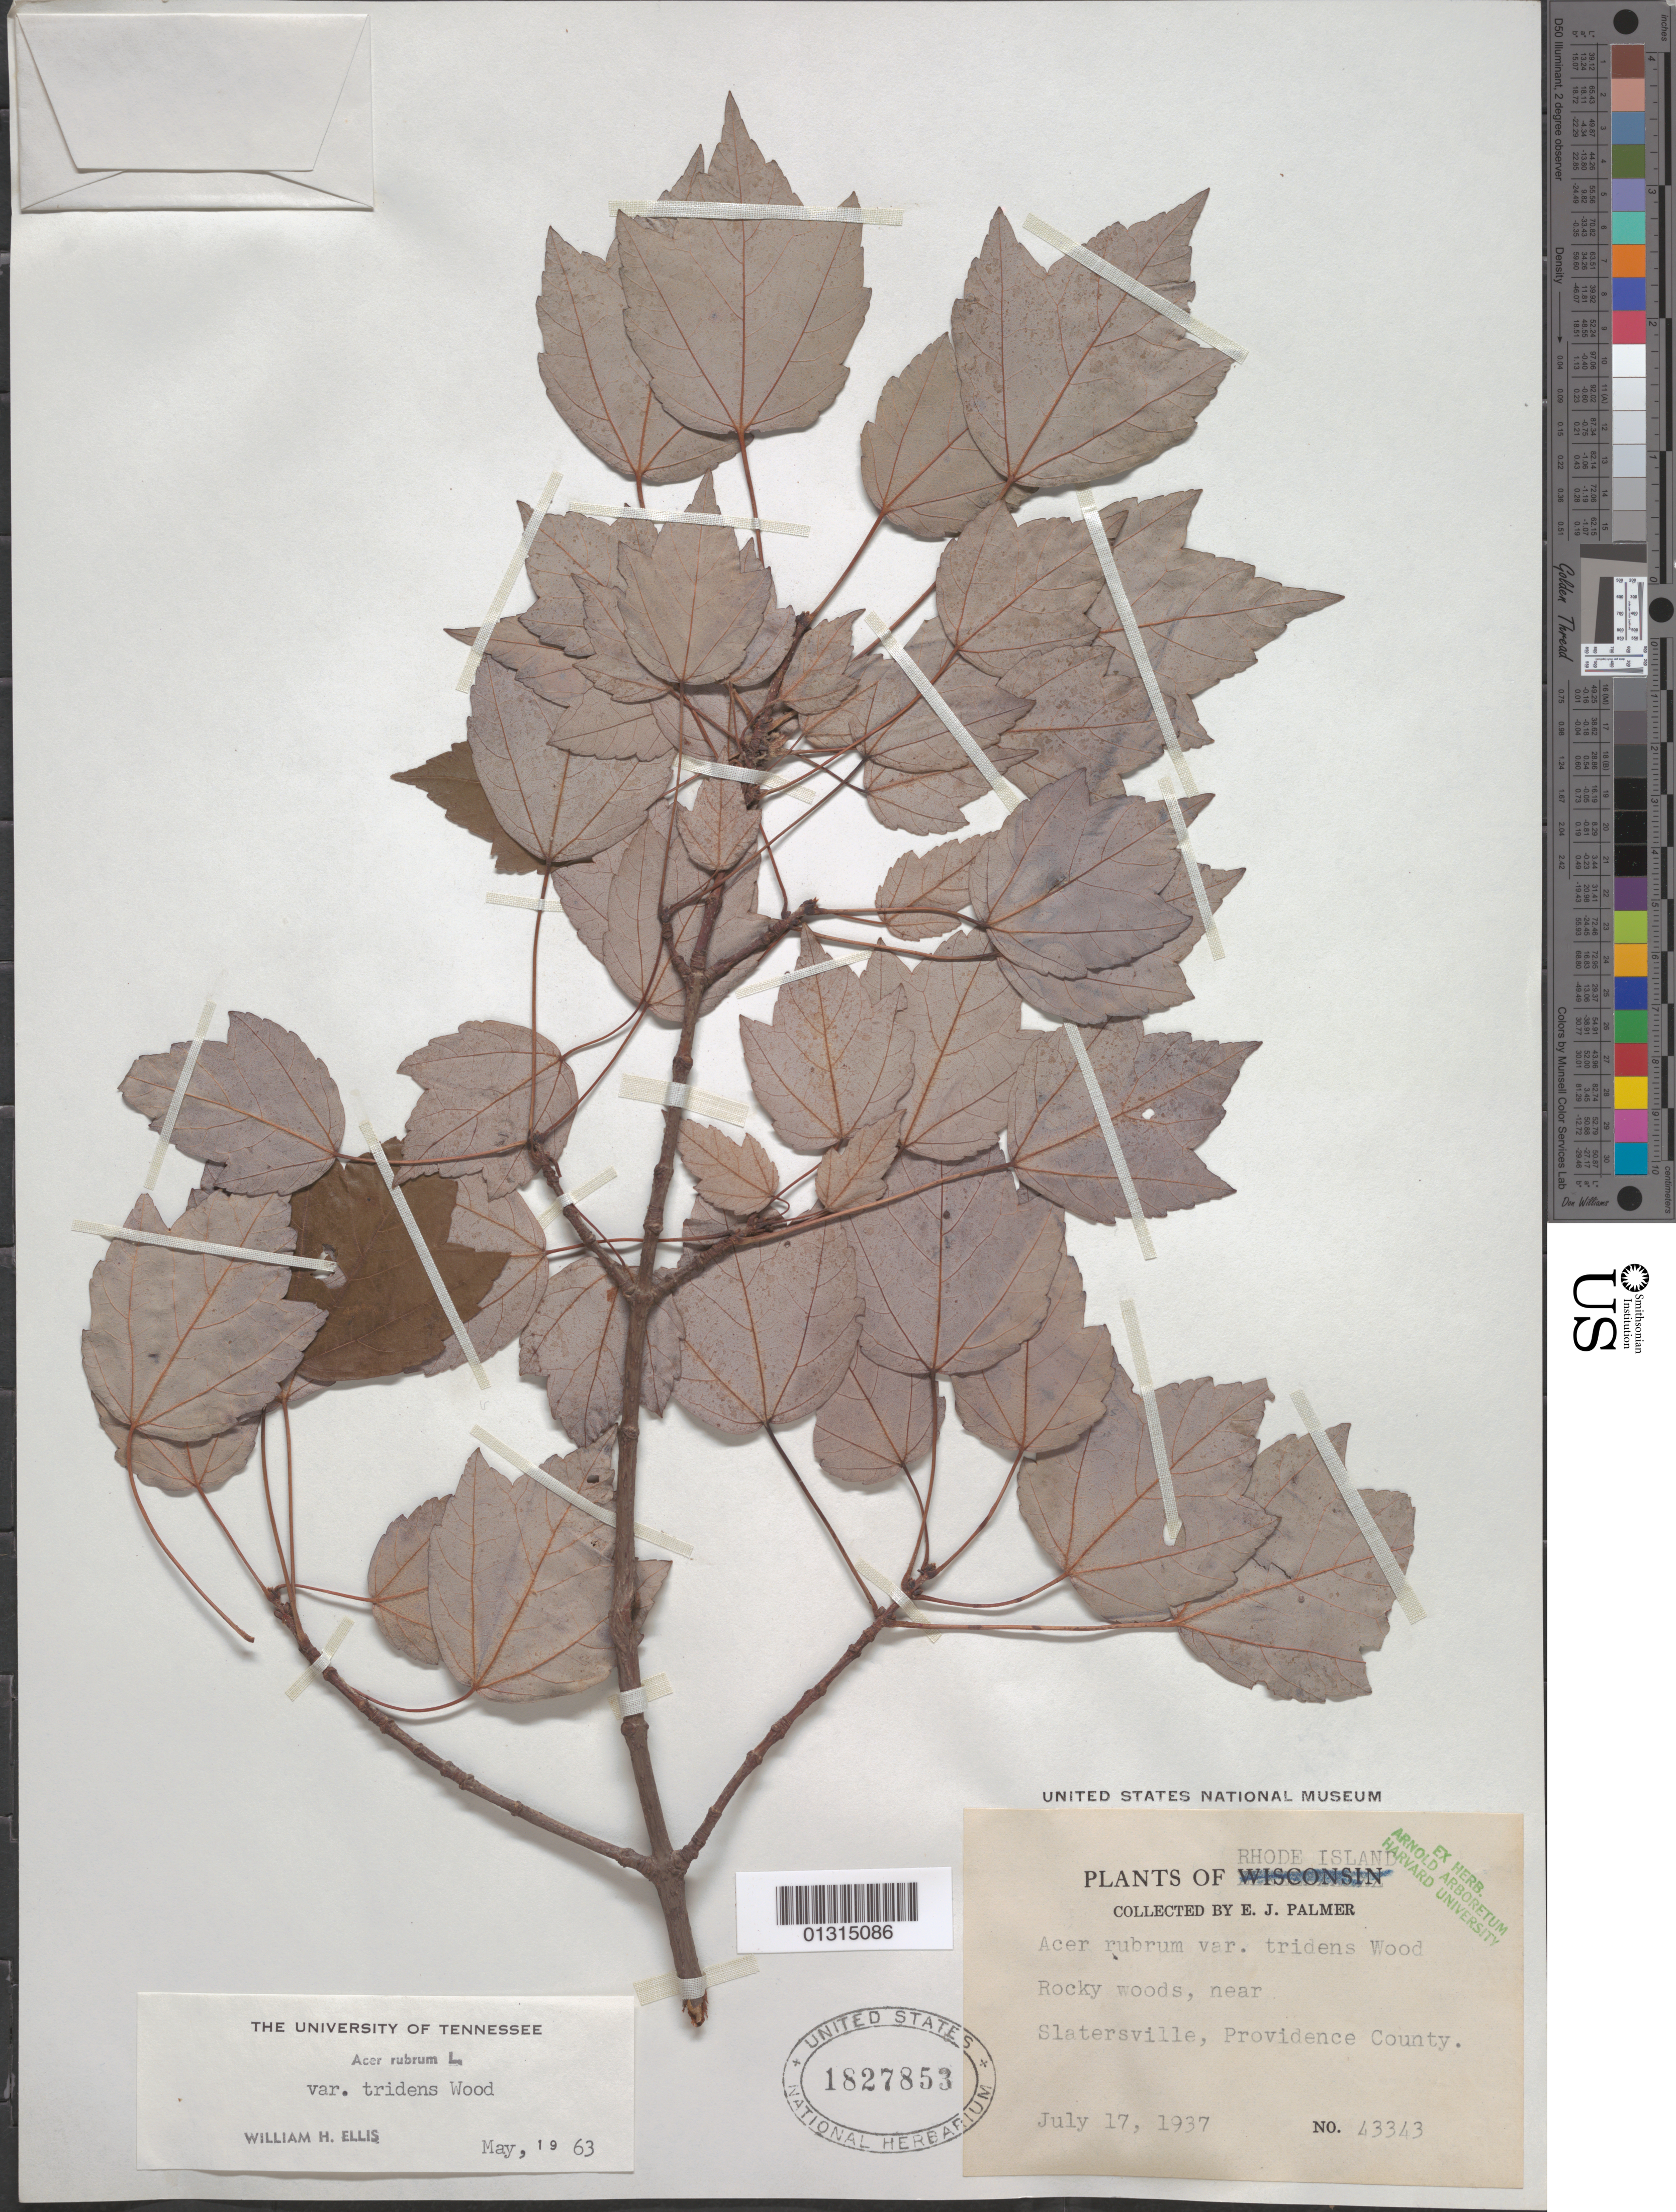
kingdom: Plantae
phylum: Tracheophyta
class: Magnoliopsida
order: Sapindales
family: Sapindaceae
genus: Acer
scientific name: Acer rubrum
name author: L.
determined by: Ellis, W. H.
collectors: E. J. Palmer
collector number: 43343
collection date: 1937-07-17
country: United States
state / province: Rhode Island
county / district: Providence County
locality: Providence County, near Slatersville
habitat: Rocky woods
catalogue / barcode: US 1827853